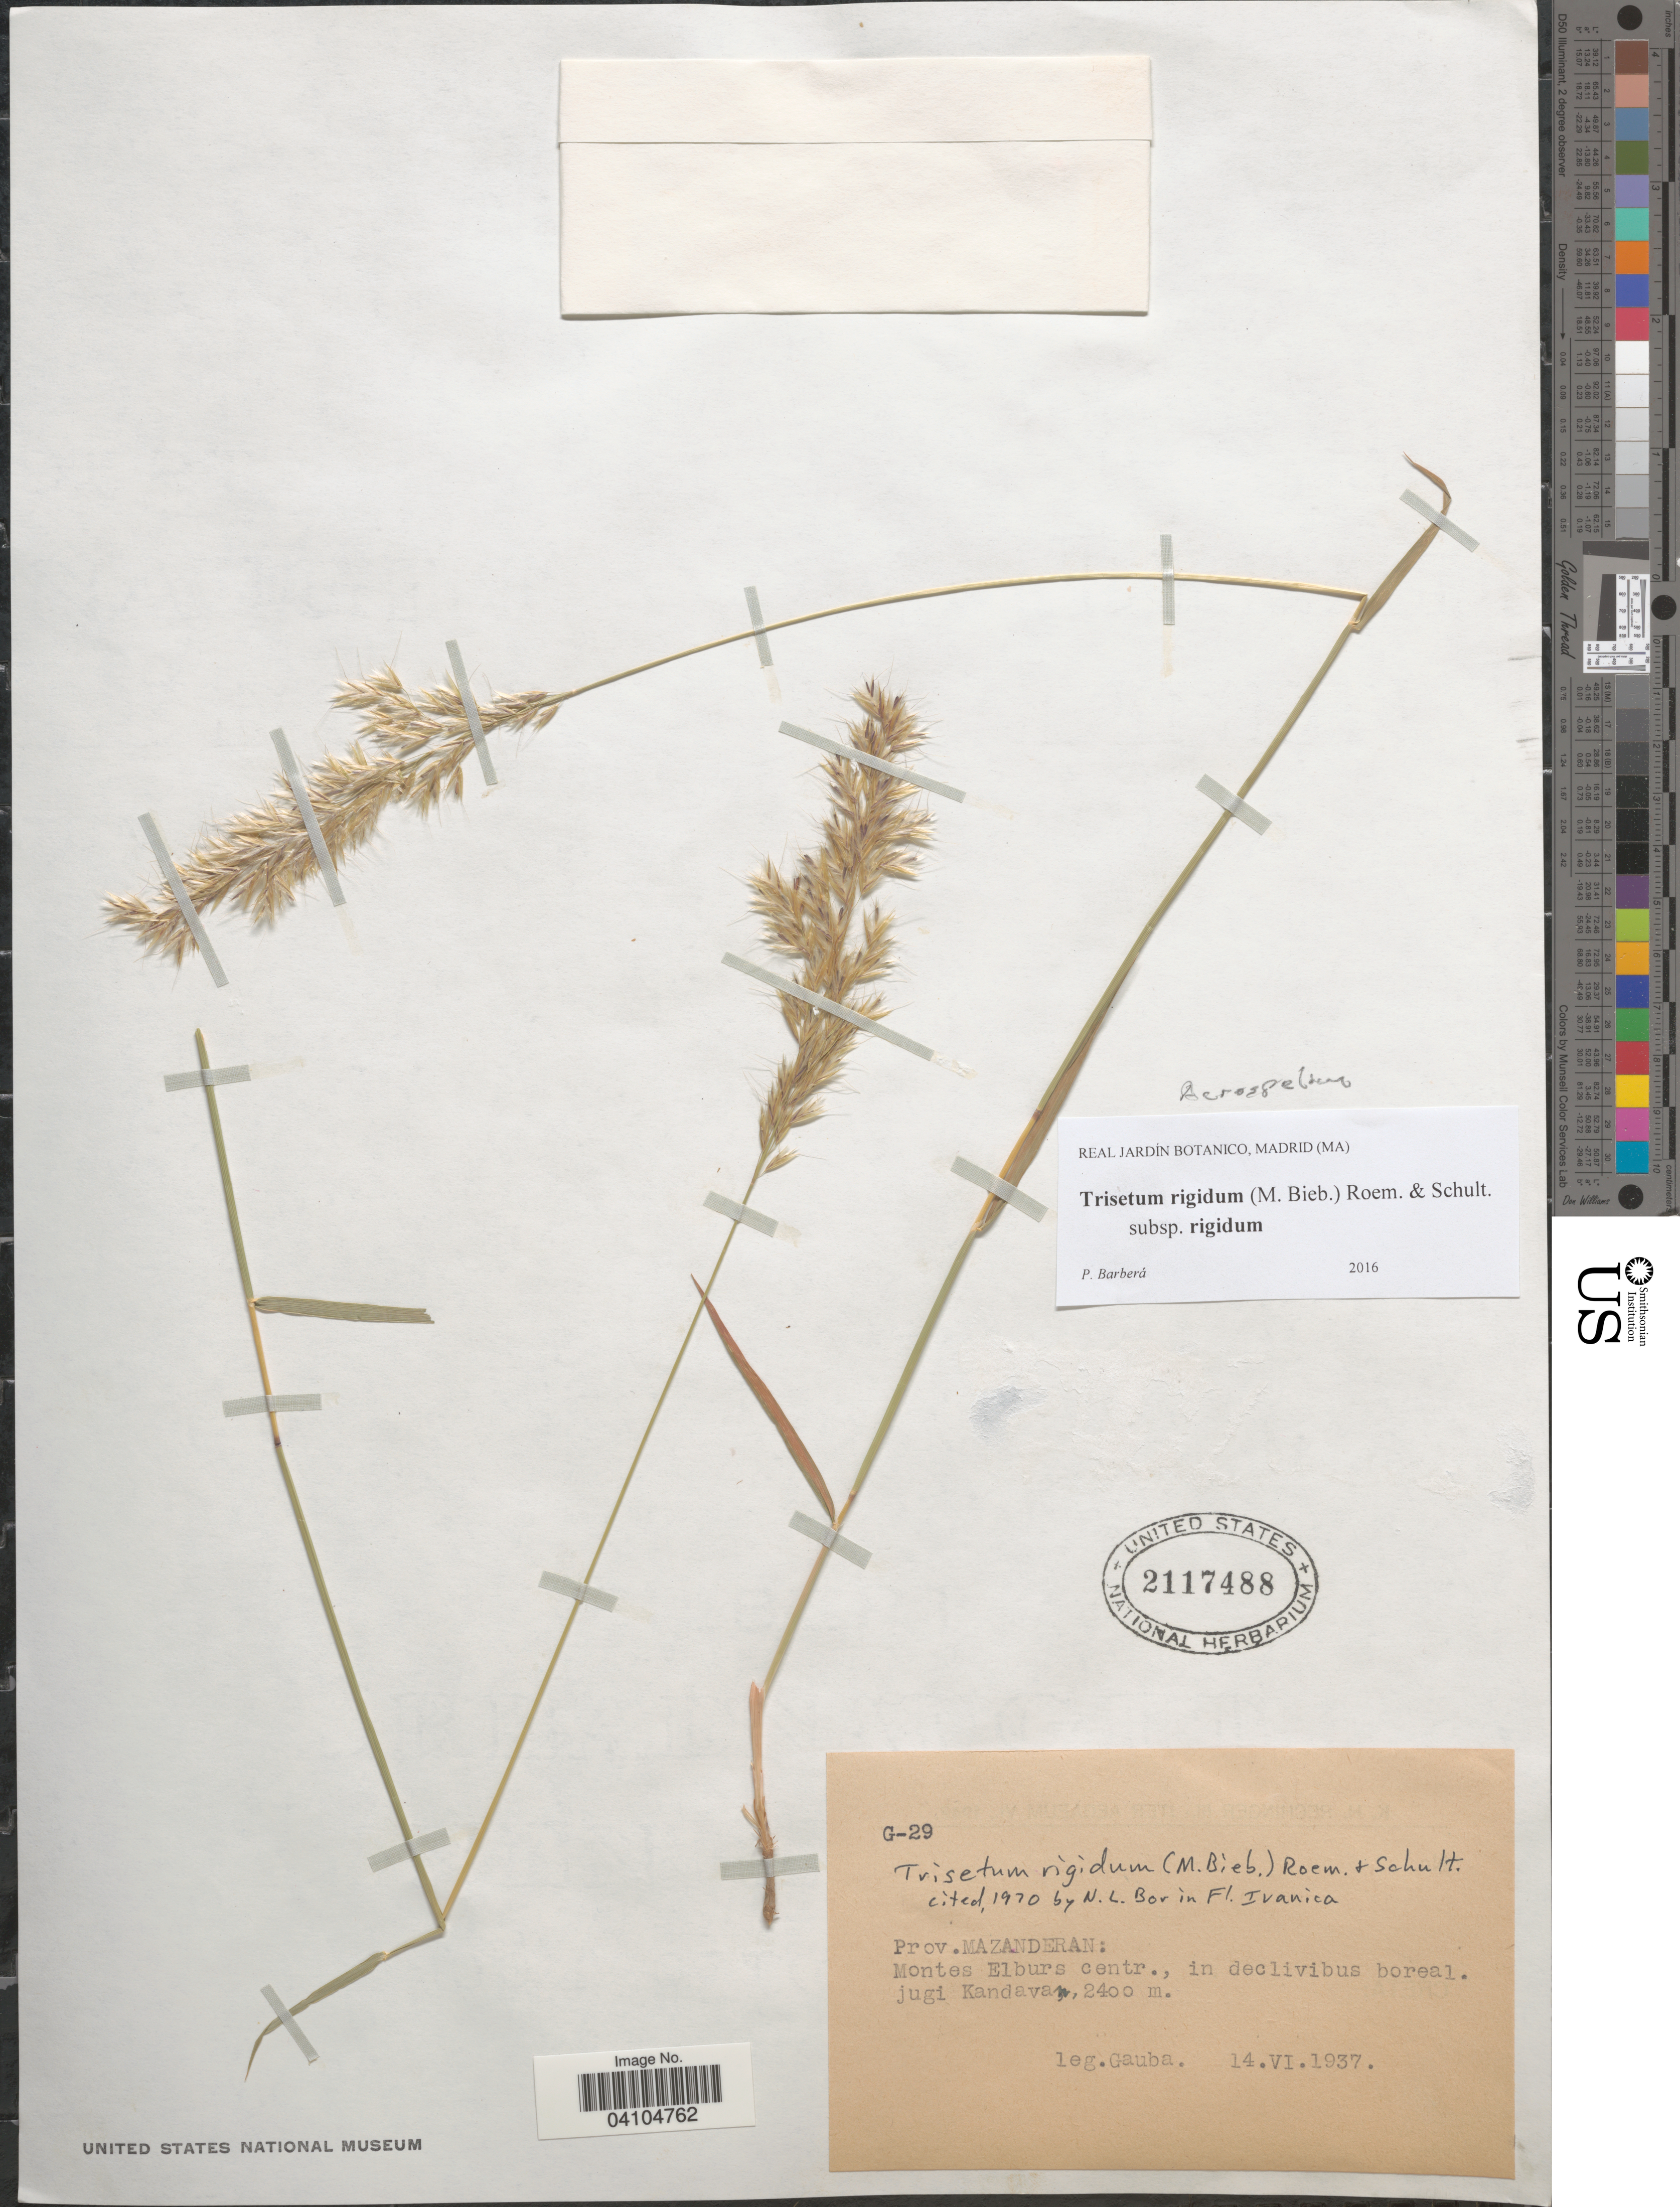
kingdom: Plantae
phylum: Tracheophyta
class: Liliopsida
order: Poales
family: Poaceae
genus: Acrospelion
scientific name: Acrospelion rigidum ined.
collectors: Gauba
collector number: G-29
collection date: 1937-06-14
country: Iran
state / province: Mazandaran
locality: Prov. Mazanderan: Montes Elburs centr., in declivibus boreal. jugi Kandavan.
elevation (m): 2400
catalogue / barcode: US 2117488